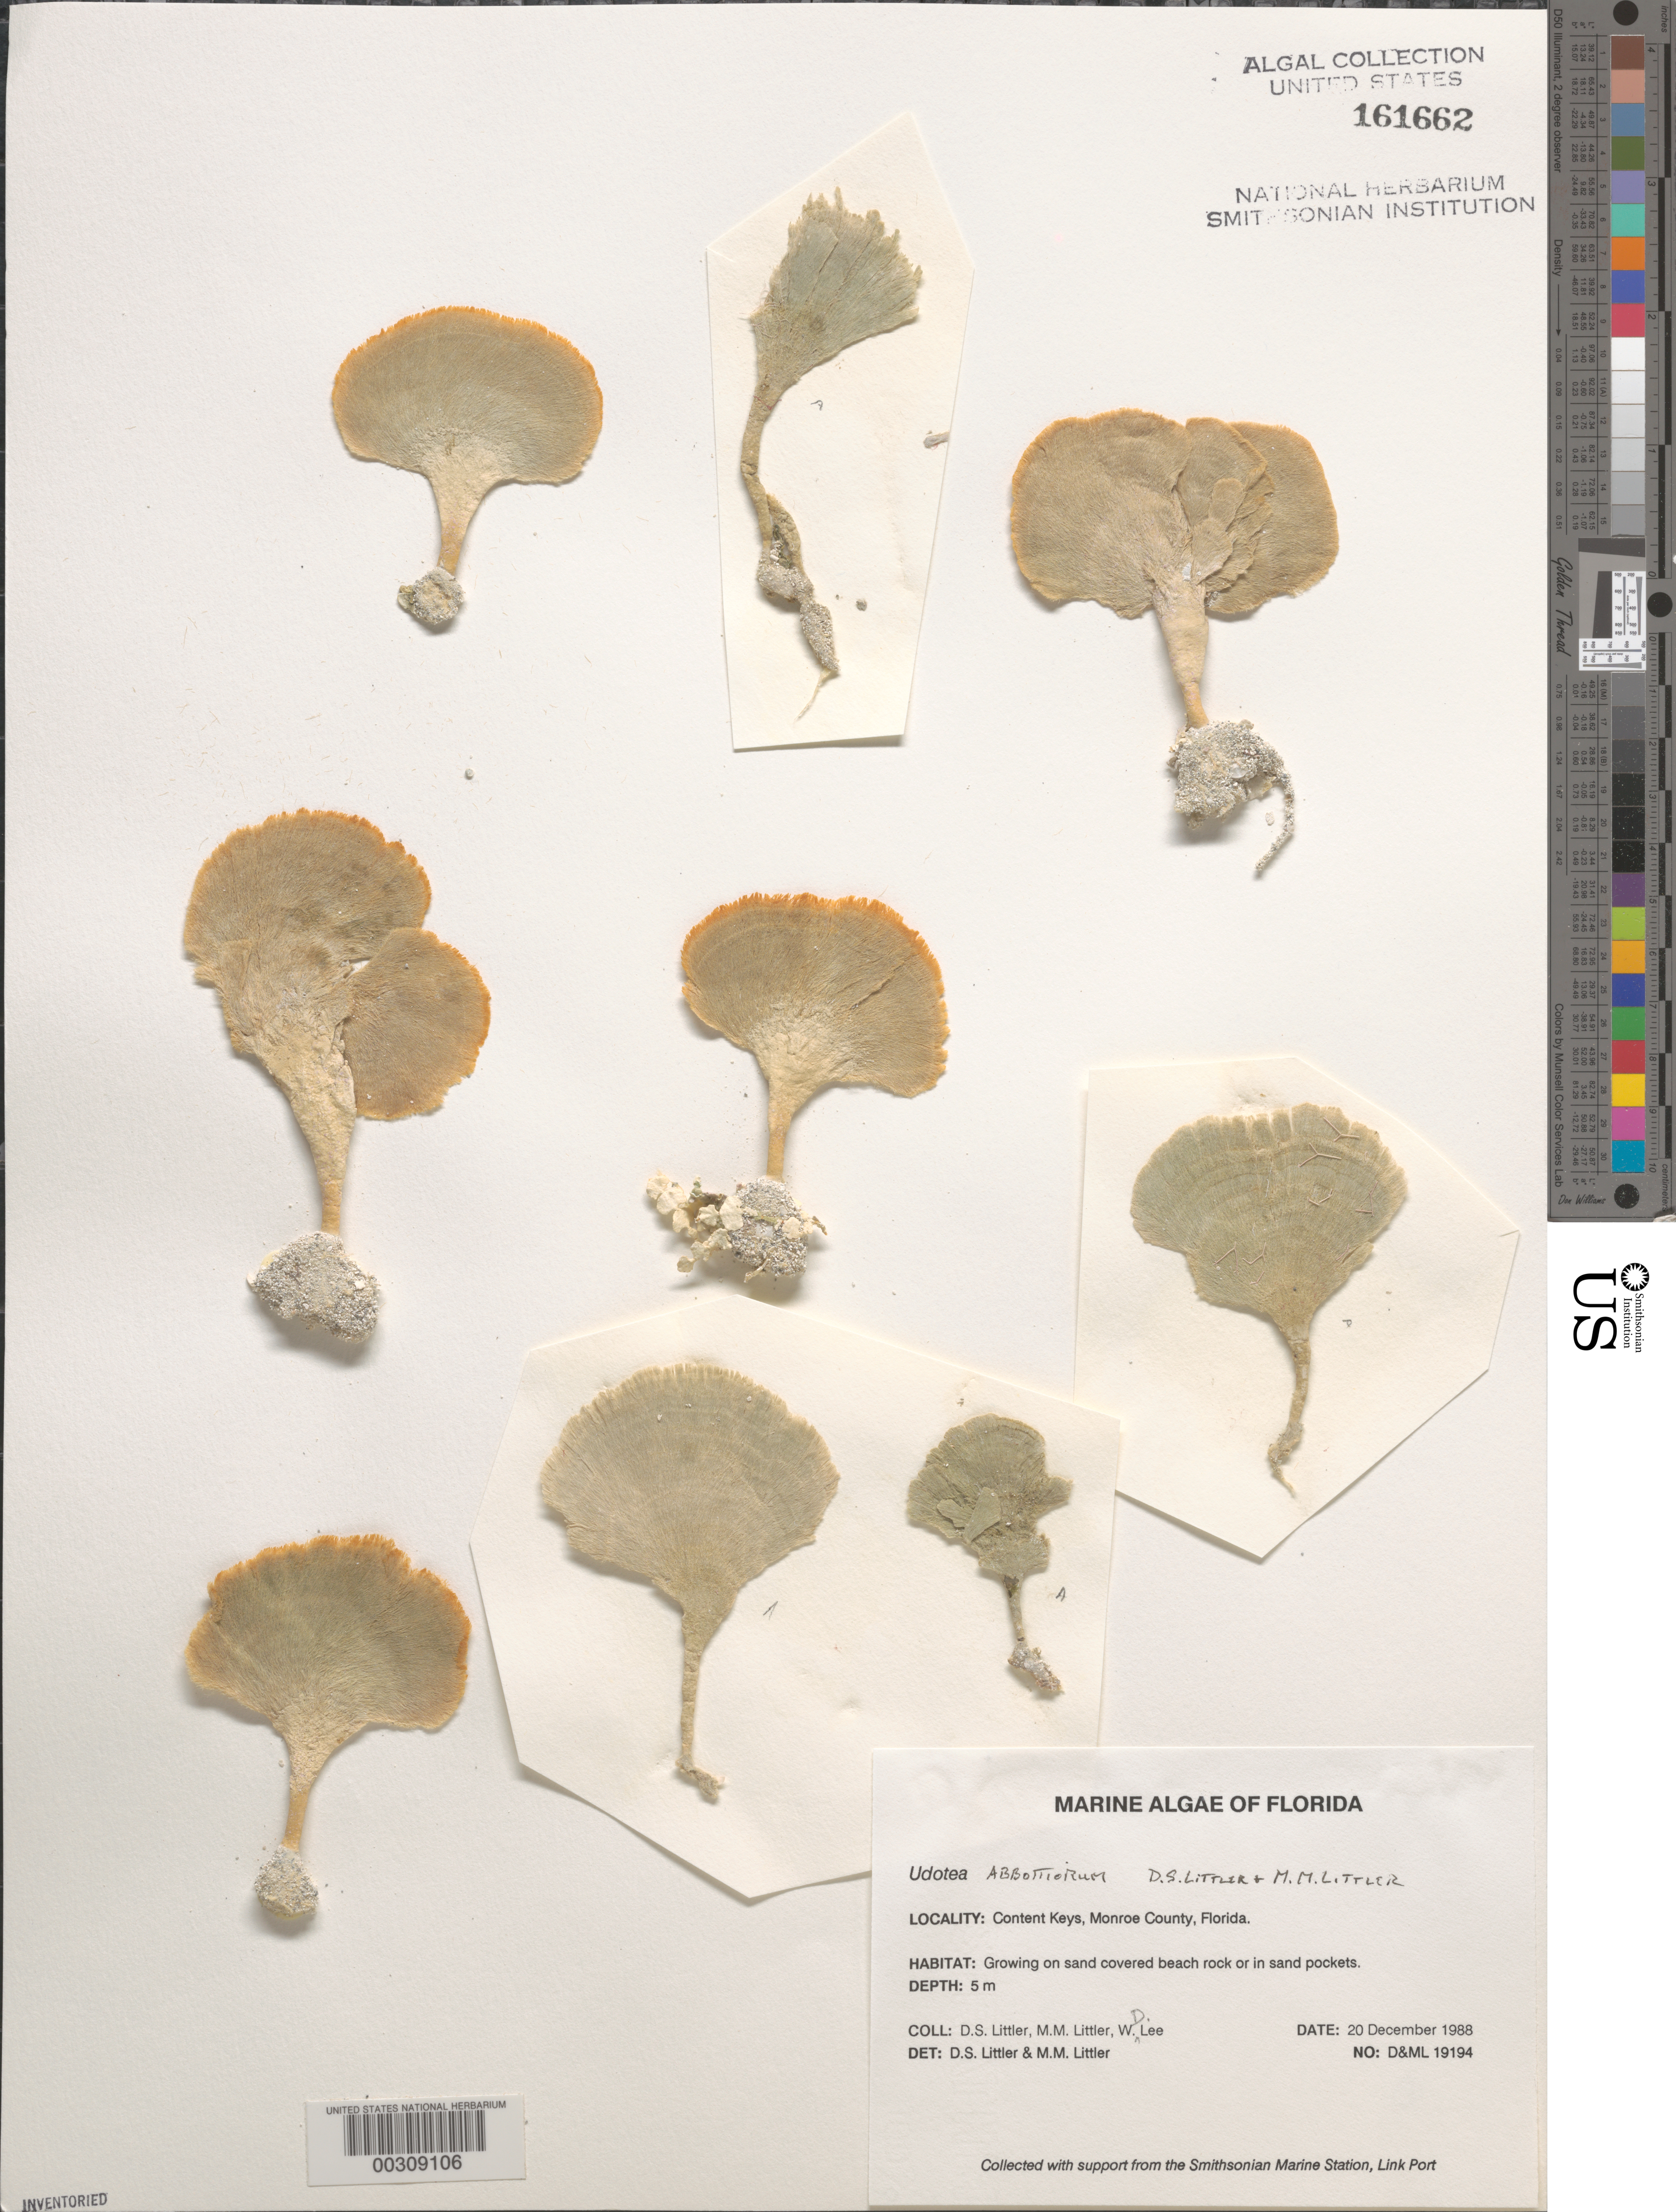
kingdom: Plantae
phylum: Chlorophyta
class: Ulvophyceae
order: Bryopsidales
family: Udoteaceae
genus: Udotea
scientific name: Udotea abbottiorum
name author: D.S. Littler & Littler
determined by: Littler, D. S.; Littler, M. M.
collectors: D. S. Littler, M. M. Littler & W. Lee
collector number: D&ML 19194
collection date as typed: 20 Dec 1988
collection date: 1988-12-20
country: United States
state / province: Florida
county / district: Monroe County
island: Content Keys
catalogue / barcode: US 161662